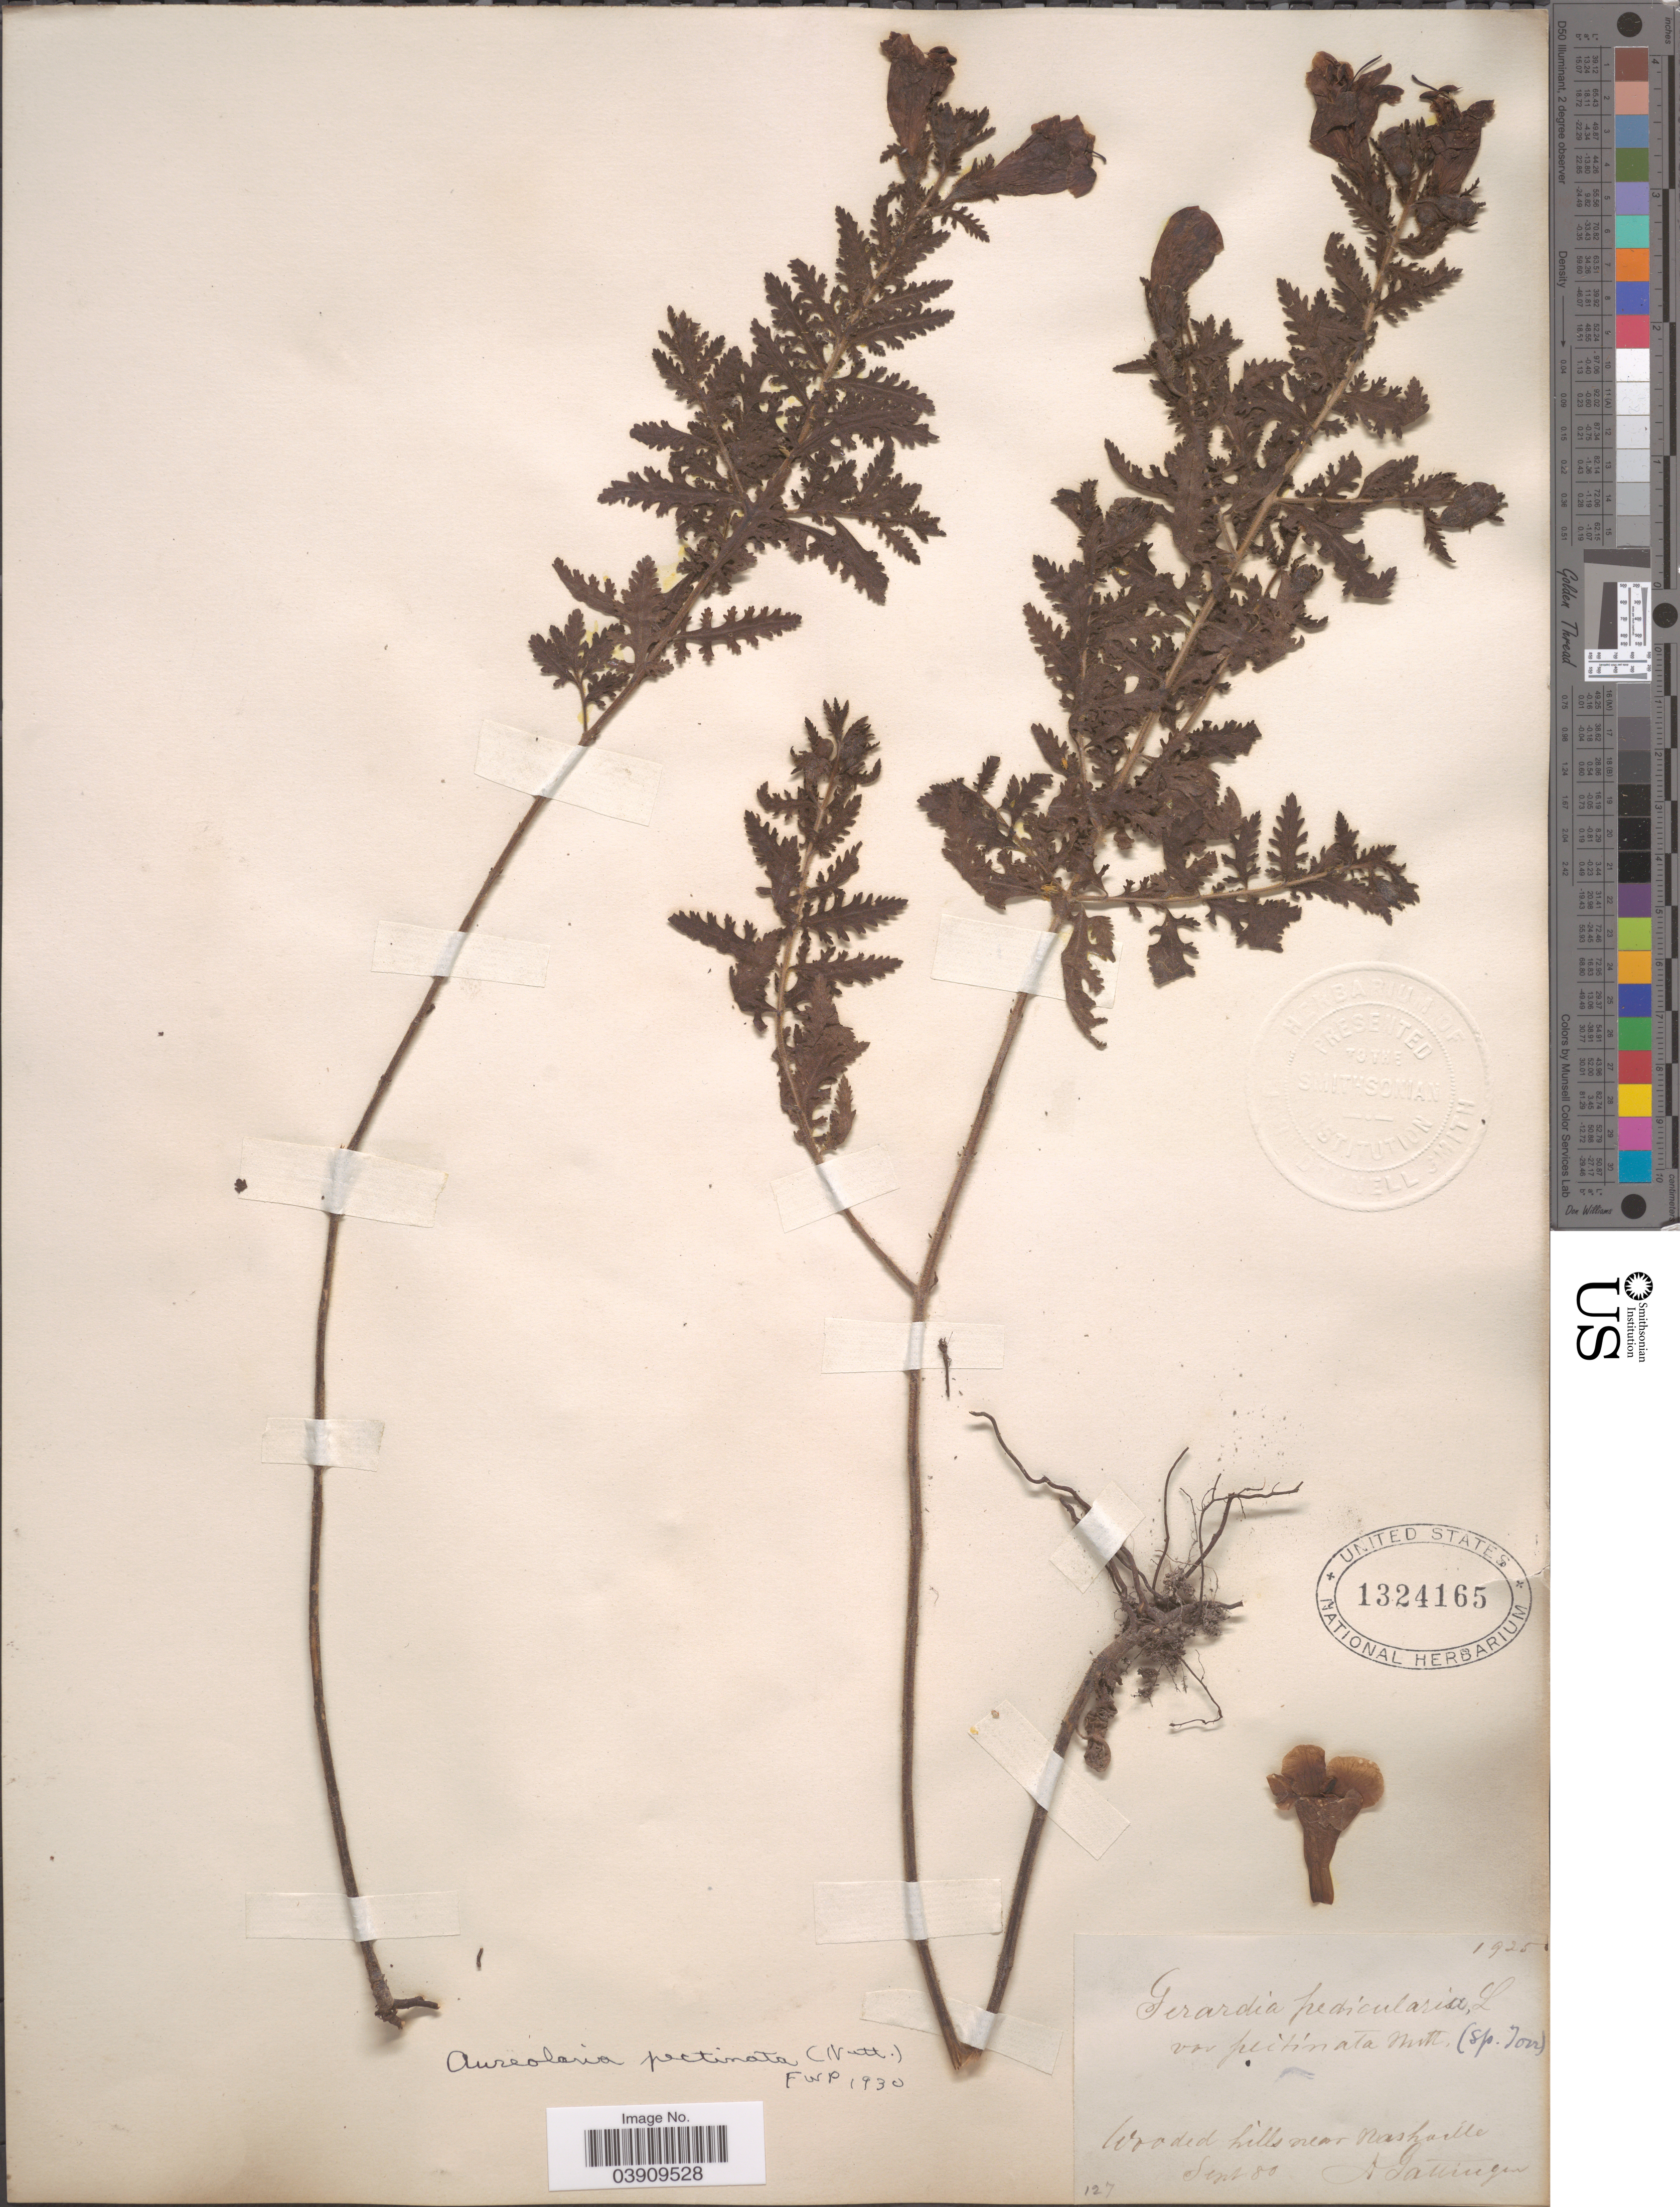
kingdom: Plantae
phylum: Tracheophyta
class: Magnoliopsida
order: Lamiales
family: Orobanchaceae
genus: Aureolaria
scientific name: Aureolaria pectinata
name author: (Nutt.) Pennell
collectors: A. Gattinger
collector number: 127/1925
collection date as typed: Transcribed d/m/y: /9/80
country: United States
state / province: Tennessee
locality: Near Nashville.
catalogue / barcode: US 1324165